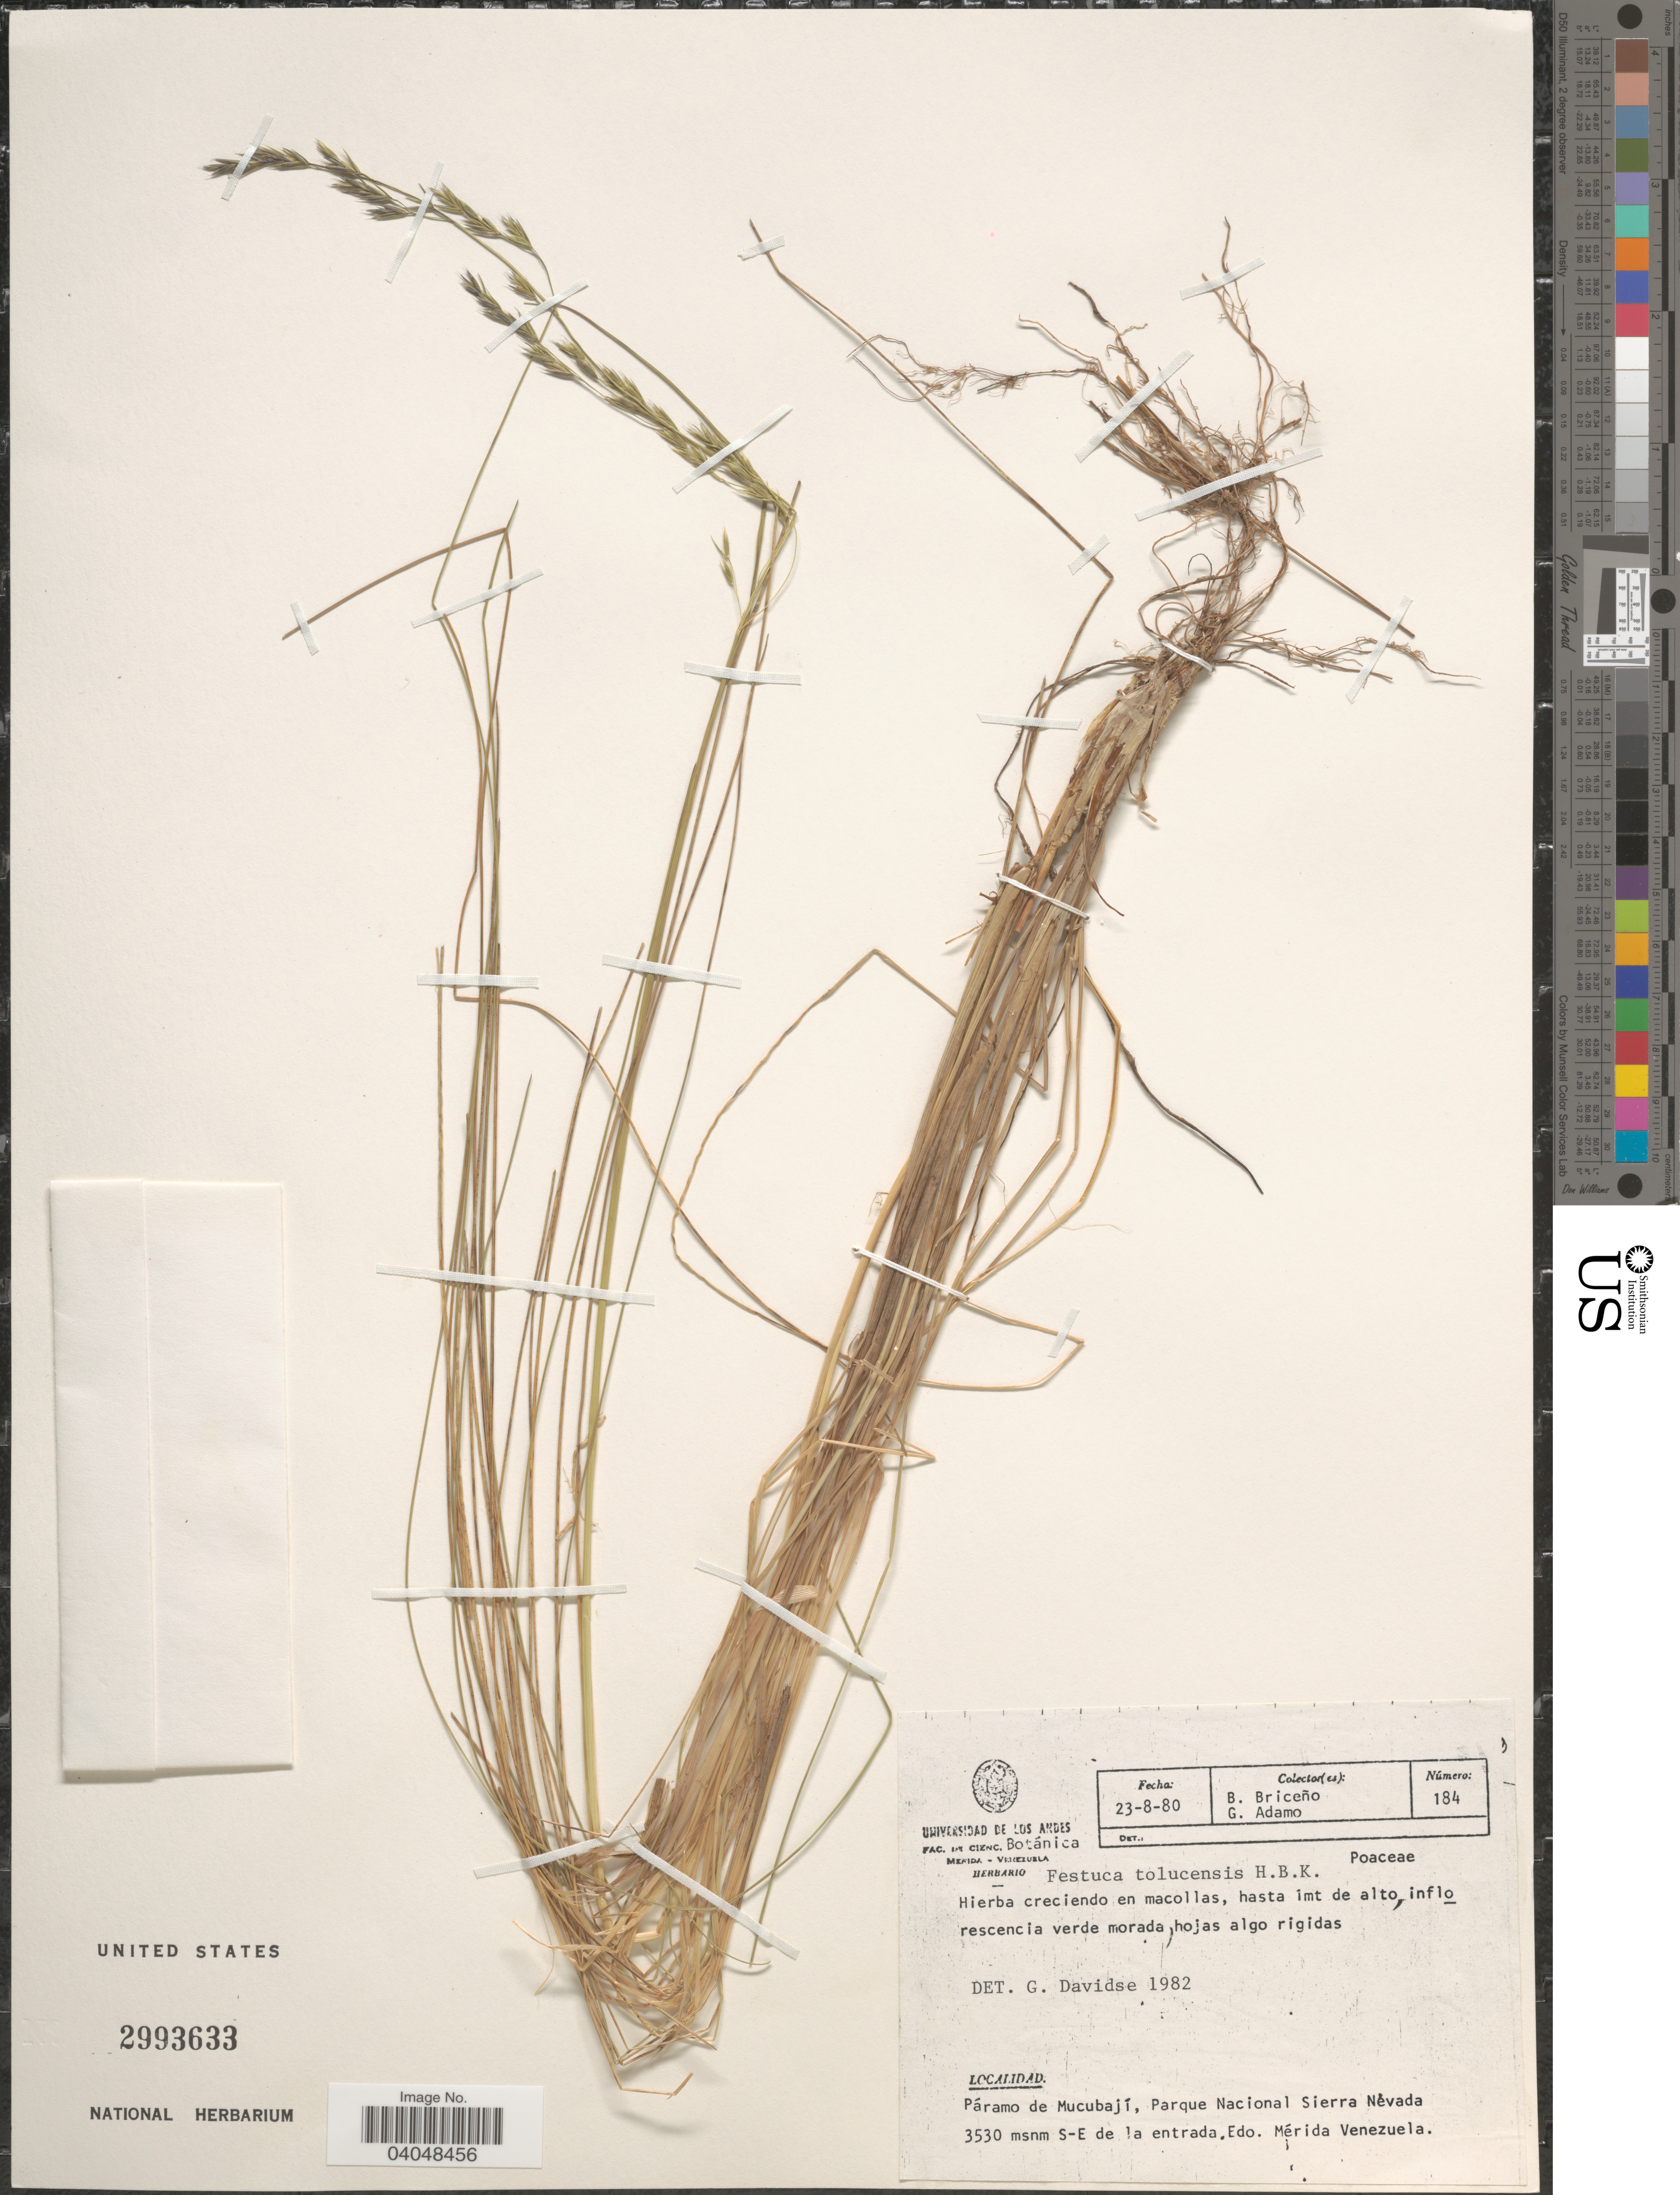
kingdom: Plantae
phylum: Tracheophyta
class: Liliopsida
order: Poales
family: Poaceae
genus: Festuca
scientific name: Festuca tolucensis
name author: Kunth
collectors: B. Briceño & G. Adamo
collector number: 184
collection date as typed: Transcribed d/m/y: 23/8/80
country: Venezuela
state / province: Merida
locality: Páramo de Mucubají, Parque Nacional Sierra Névada. S-E de la entrada.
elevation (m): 3530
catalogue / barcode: US 2993633